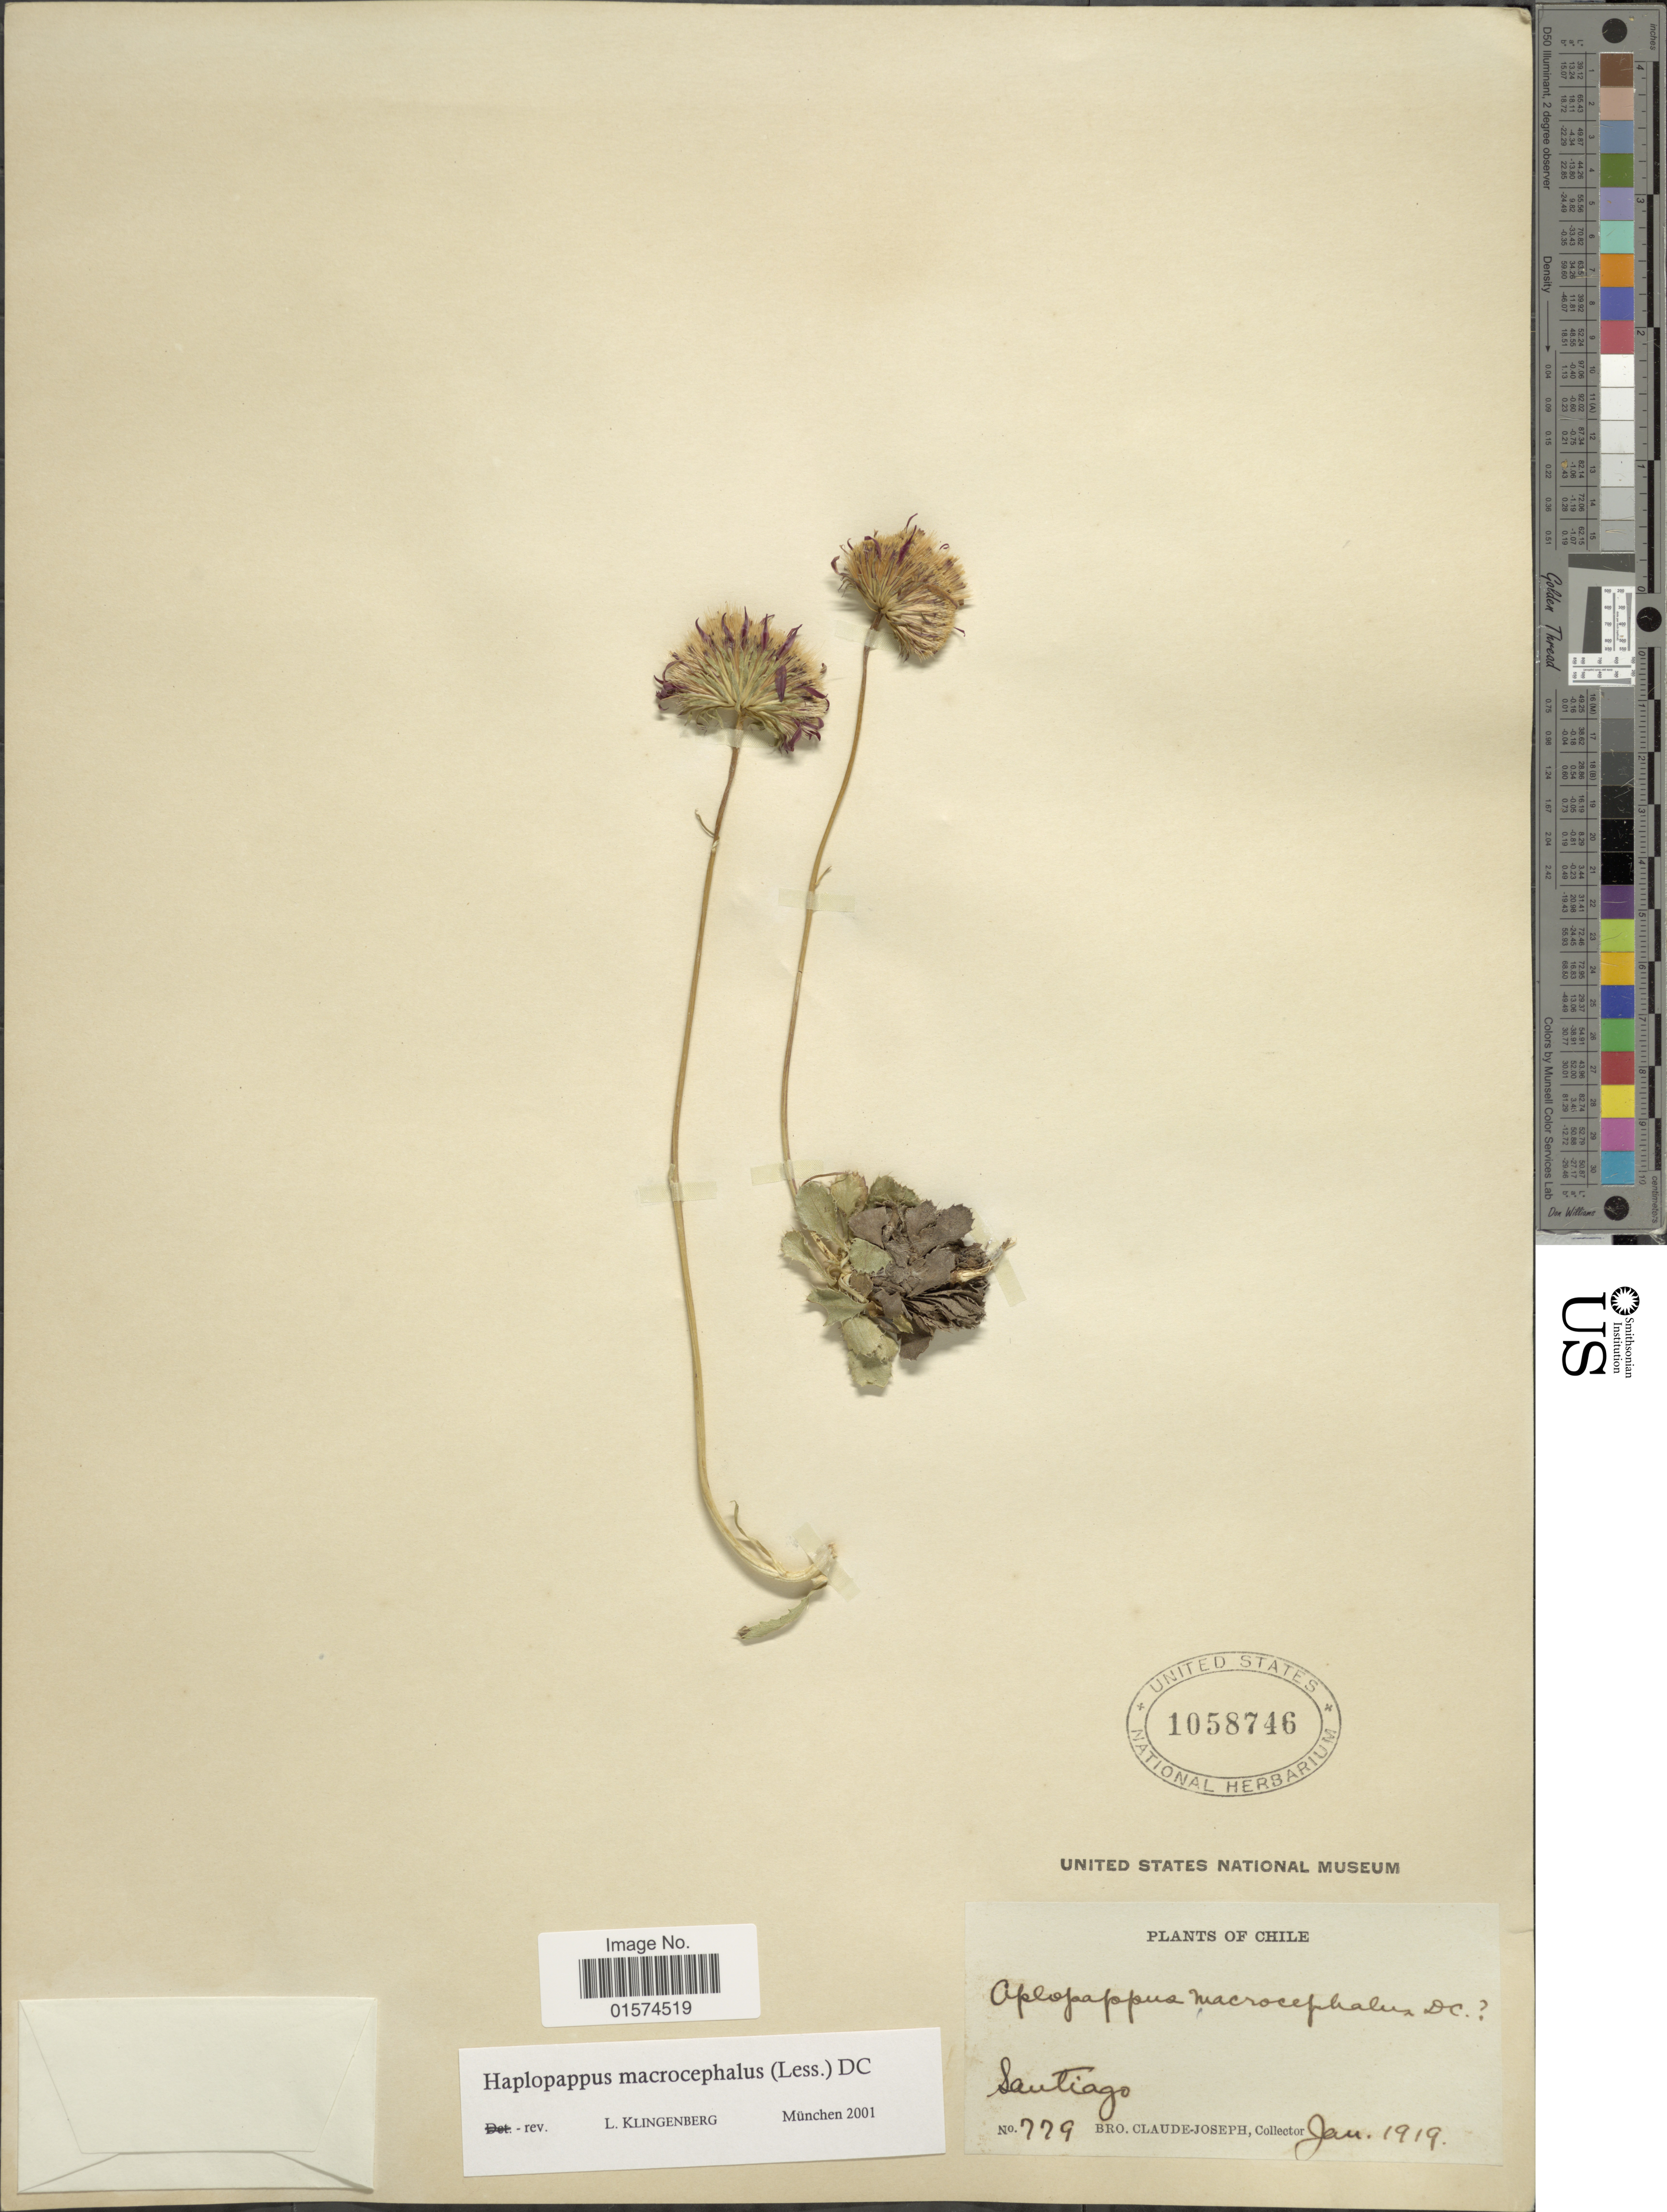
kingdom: Plantae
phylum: Tracheophyta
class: Magnoliopsida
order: Asterales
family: Asteraceae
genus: Haplopappus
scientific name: Haplopappus macrocephalus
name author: (Poepp. ex Less.) DC.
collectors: Bro. Claude-Joseph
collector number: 779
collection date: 1919-01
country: Chile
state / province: Región Metropolitana (RM)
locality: Santiago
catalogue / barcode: US 1058746